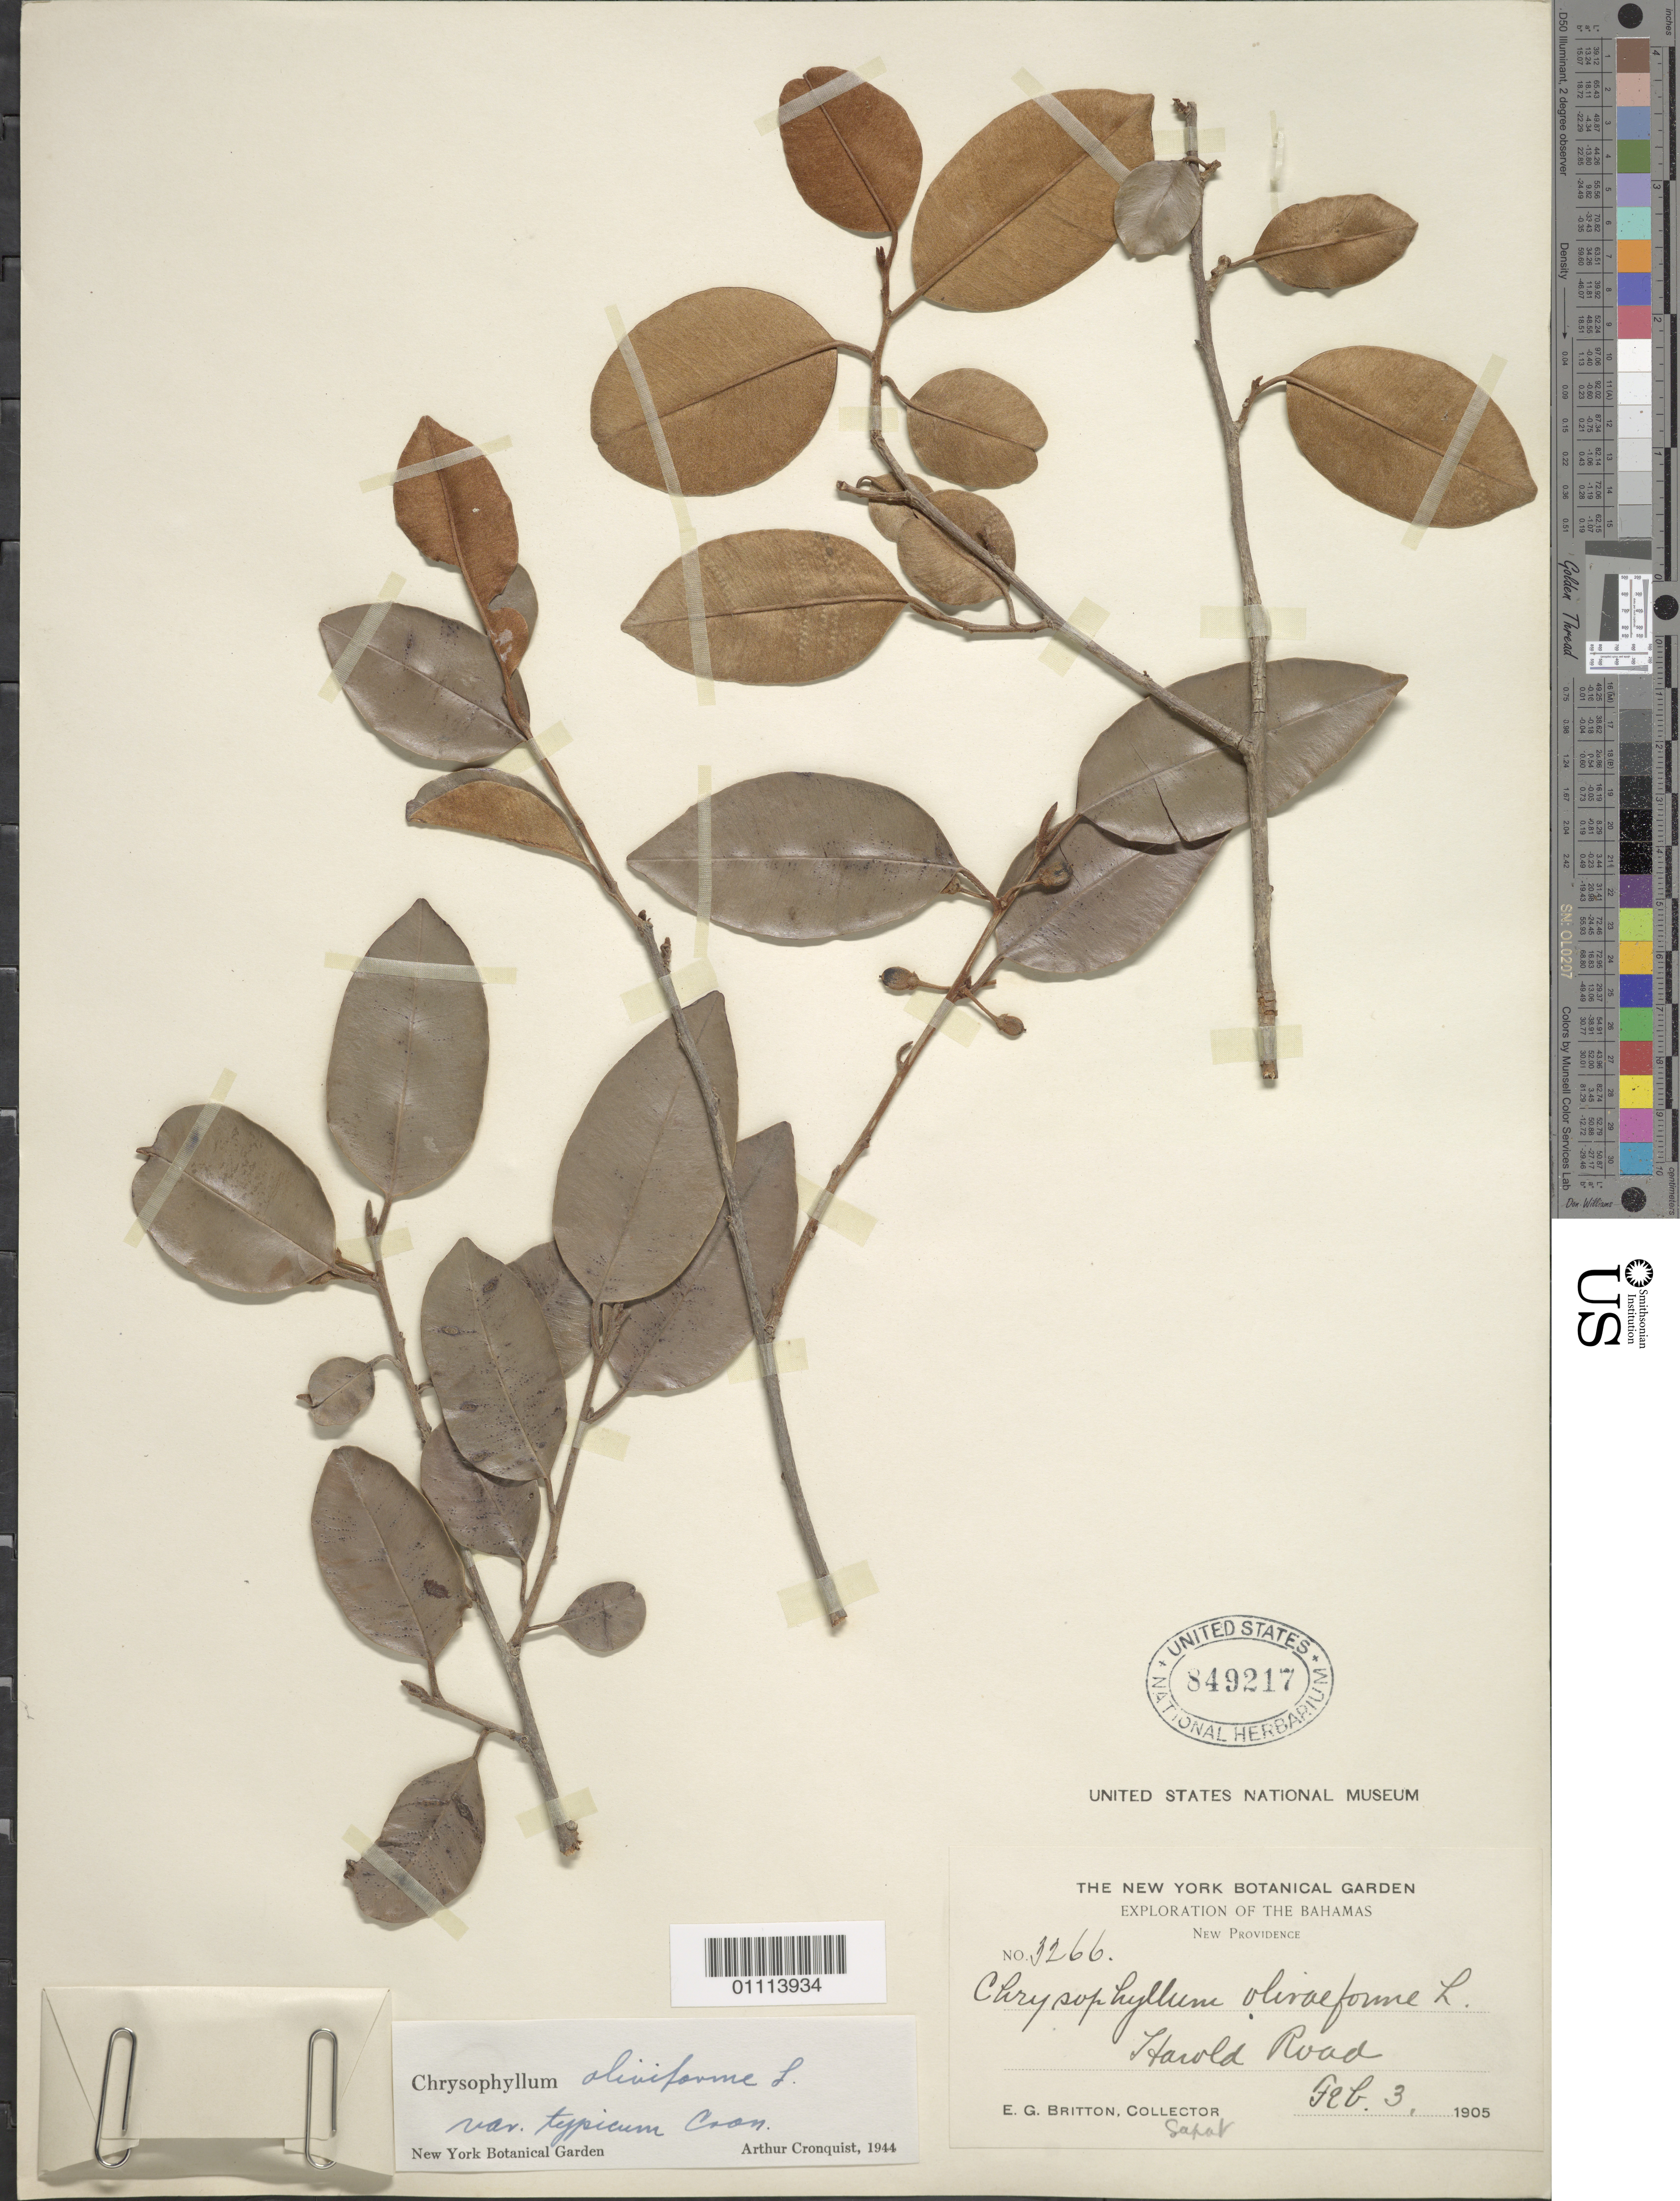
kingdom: Plantae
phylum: Tracheophyta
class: Magnoliopsida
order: Ericales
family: Sapotaceae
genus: Chrysophyllum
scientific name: Chrysophyllum oliviforme var. typicum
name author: Cronq.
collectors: E. G. Britton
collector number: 3266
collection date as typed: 03 Feb 1905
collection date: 1905-02-03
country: Bahamas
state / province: New Providence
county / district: Nassau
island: New Providence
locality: New Providence, Harold Road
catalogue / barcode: US 849217